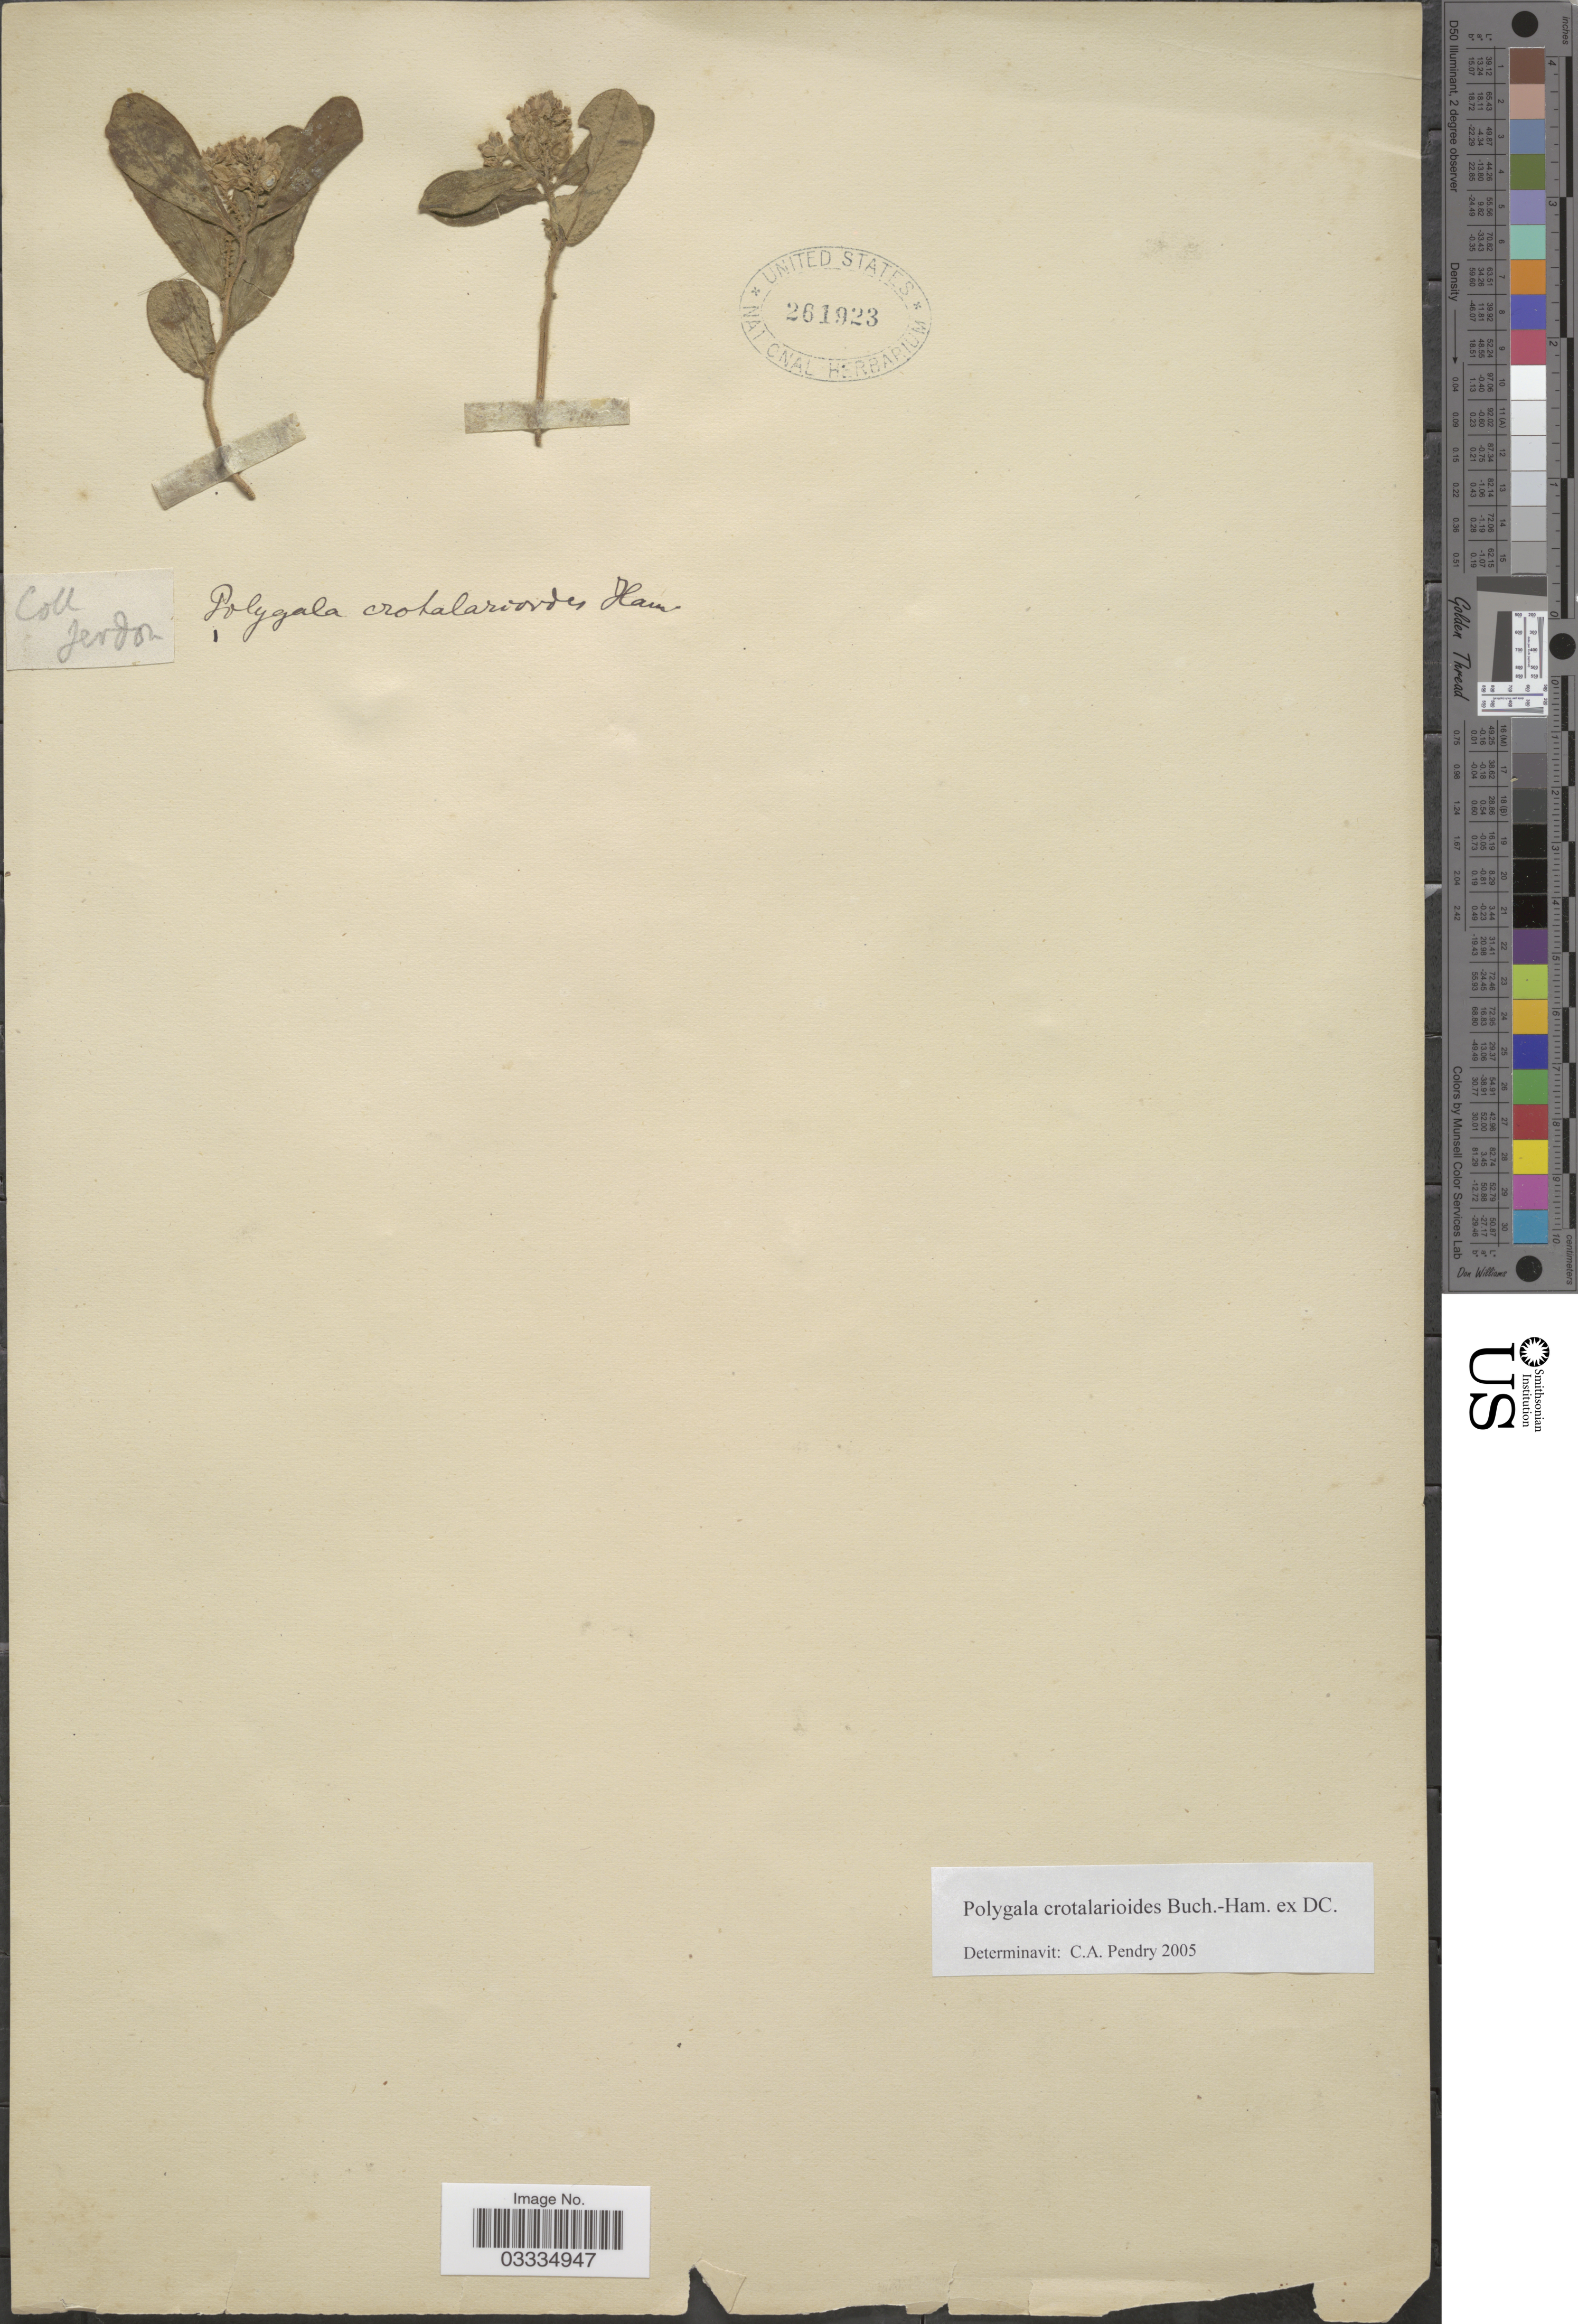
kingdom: Plantae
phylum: Tracheophyta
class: Magnoliopsida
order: Fabales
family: Polygalaceae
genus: Polygala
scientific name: Polygala crotalarioides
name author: Buch.-Ham. ex DC.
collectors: Jerdon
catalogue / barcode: US 261923